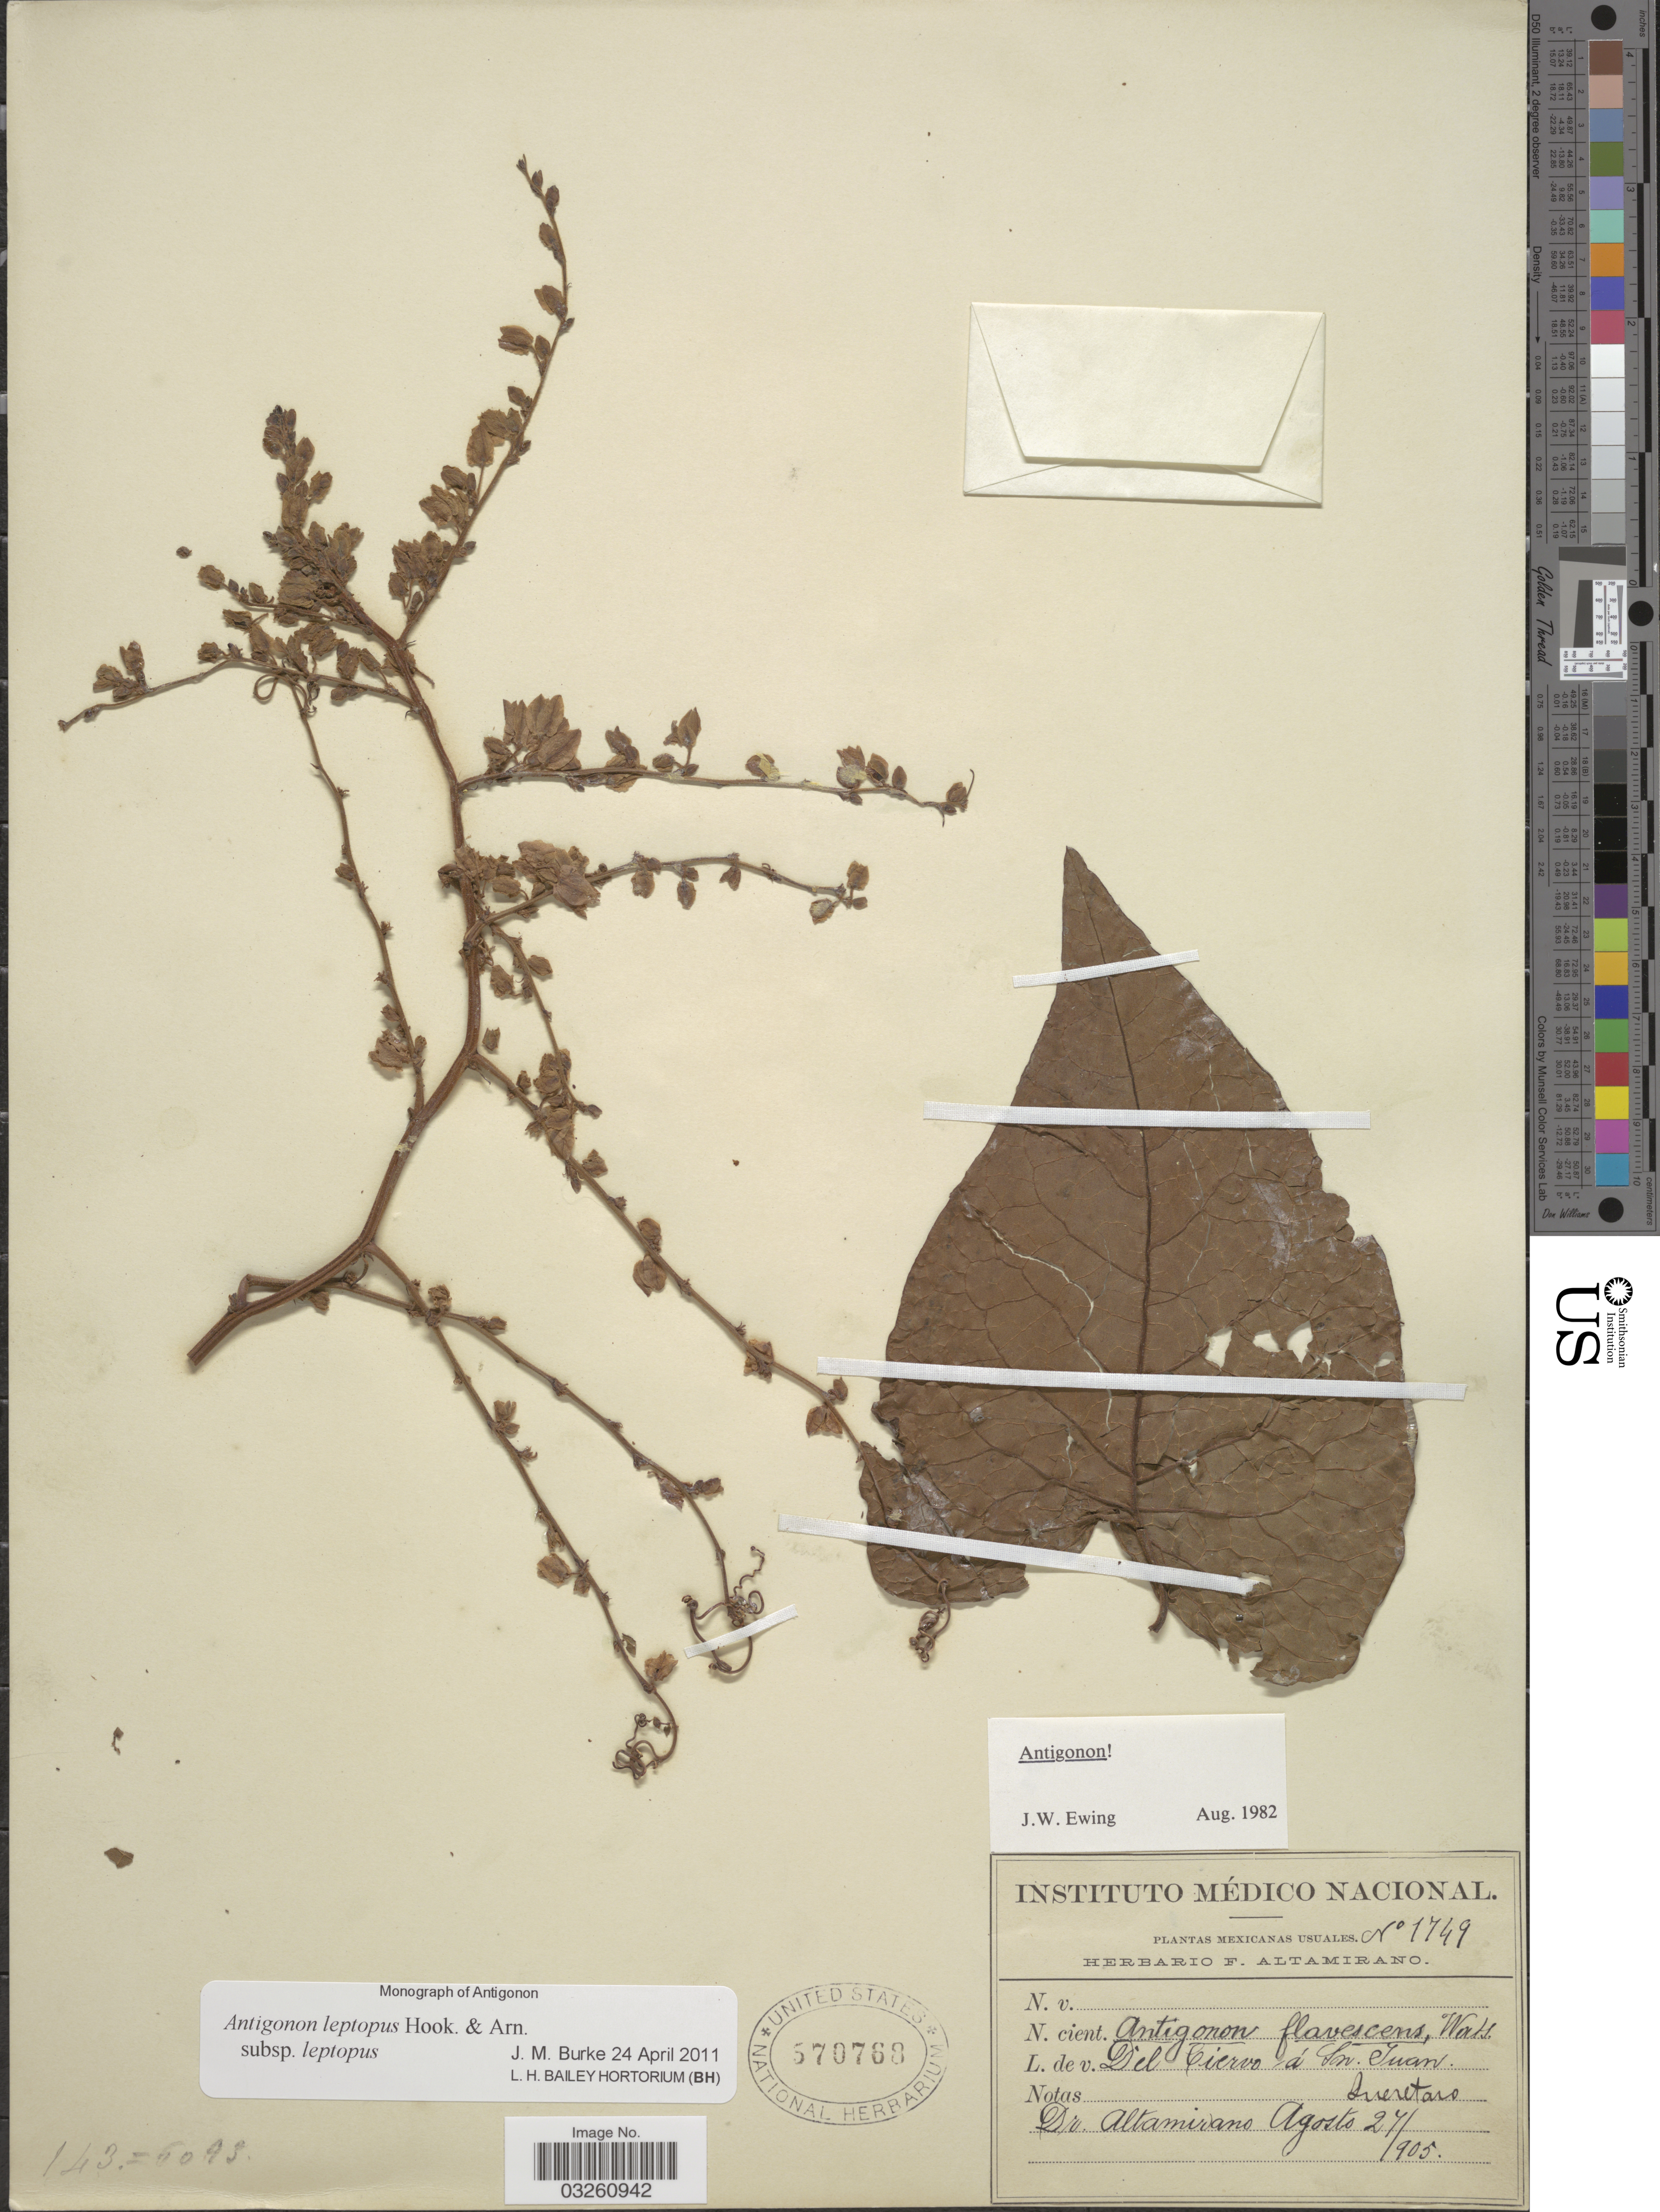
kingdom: Plantae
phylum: Tracheophyta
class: Magnoliopsida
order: Caryophyllales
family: Polygonaceae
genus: Antigonon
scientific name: Antigonon leptopus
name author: Hook. & Arn.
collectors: F. Altamirano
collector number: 1749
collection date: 1905-08-27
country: Mexico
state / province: Querétaro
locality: Del Ciervo á Sn. Juan.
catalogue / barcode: US 570768